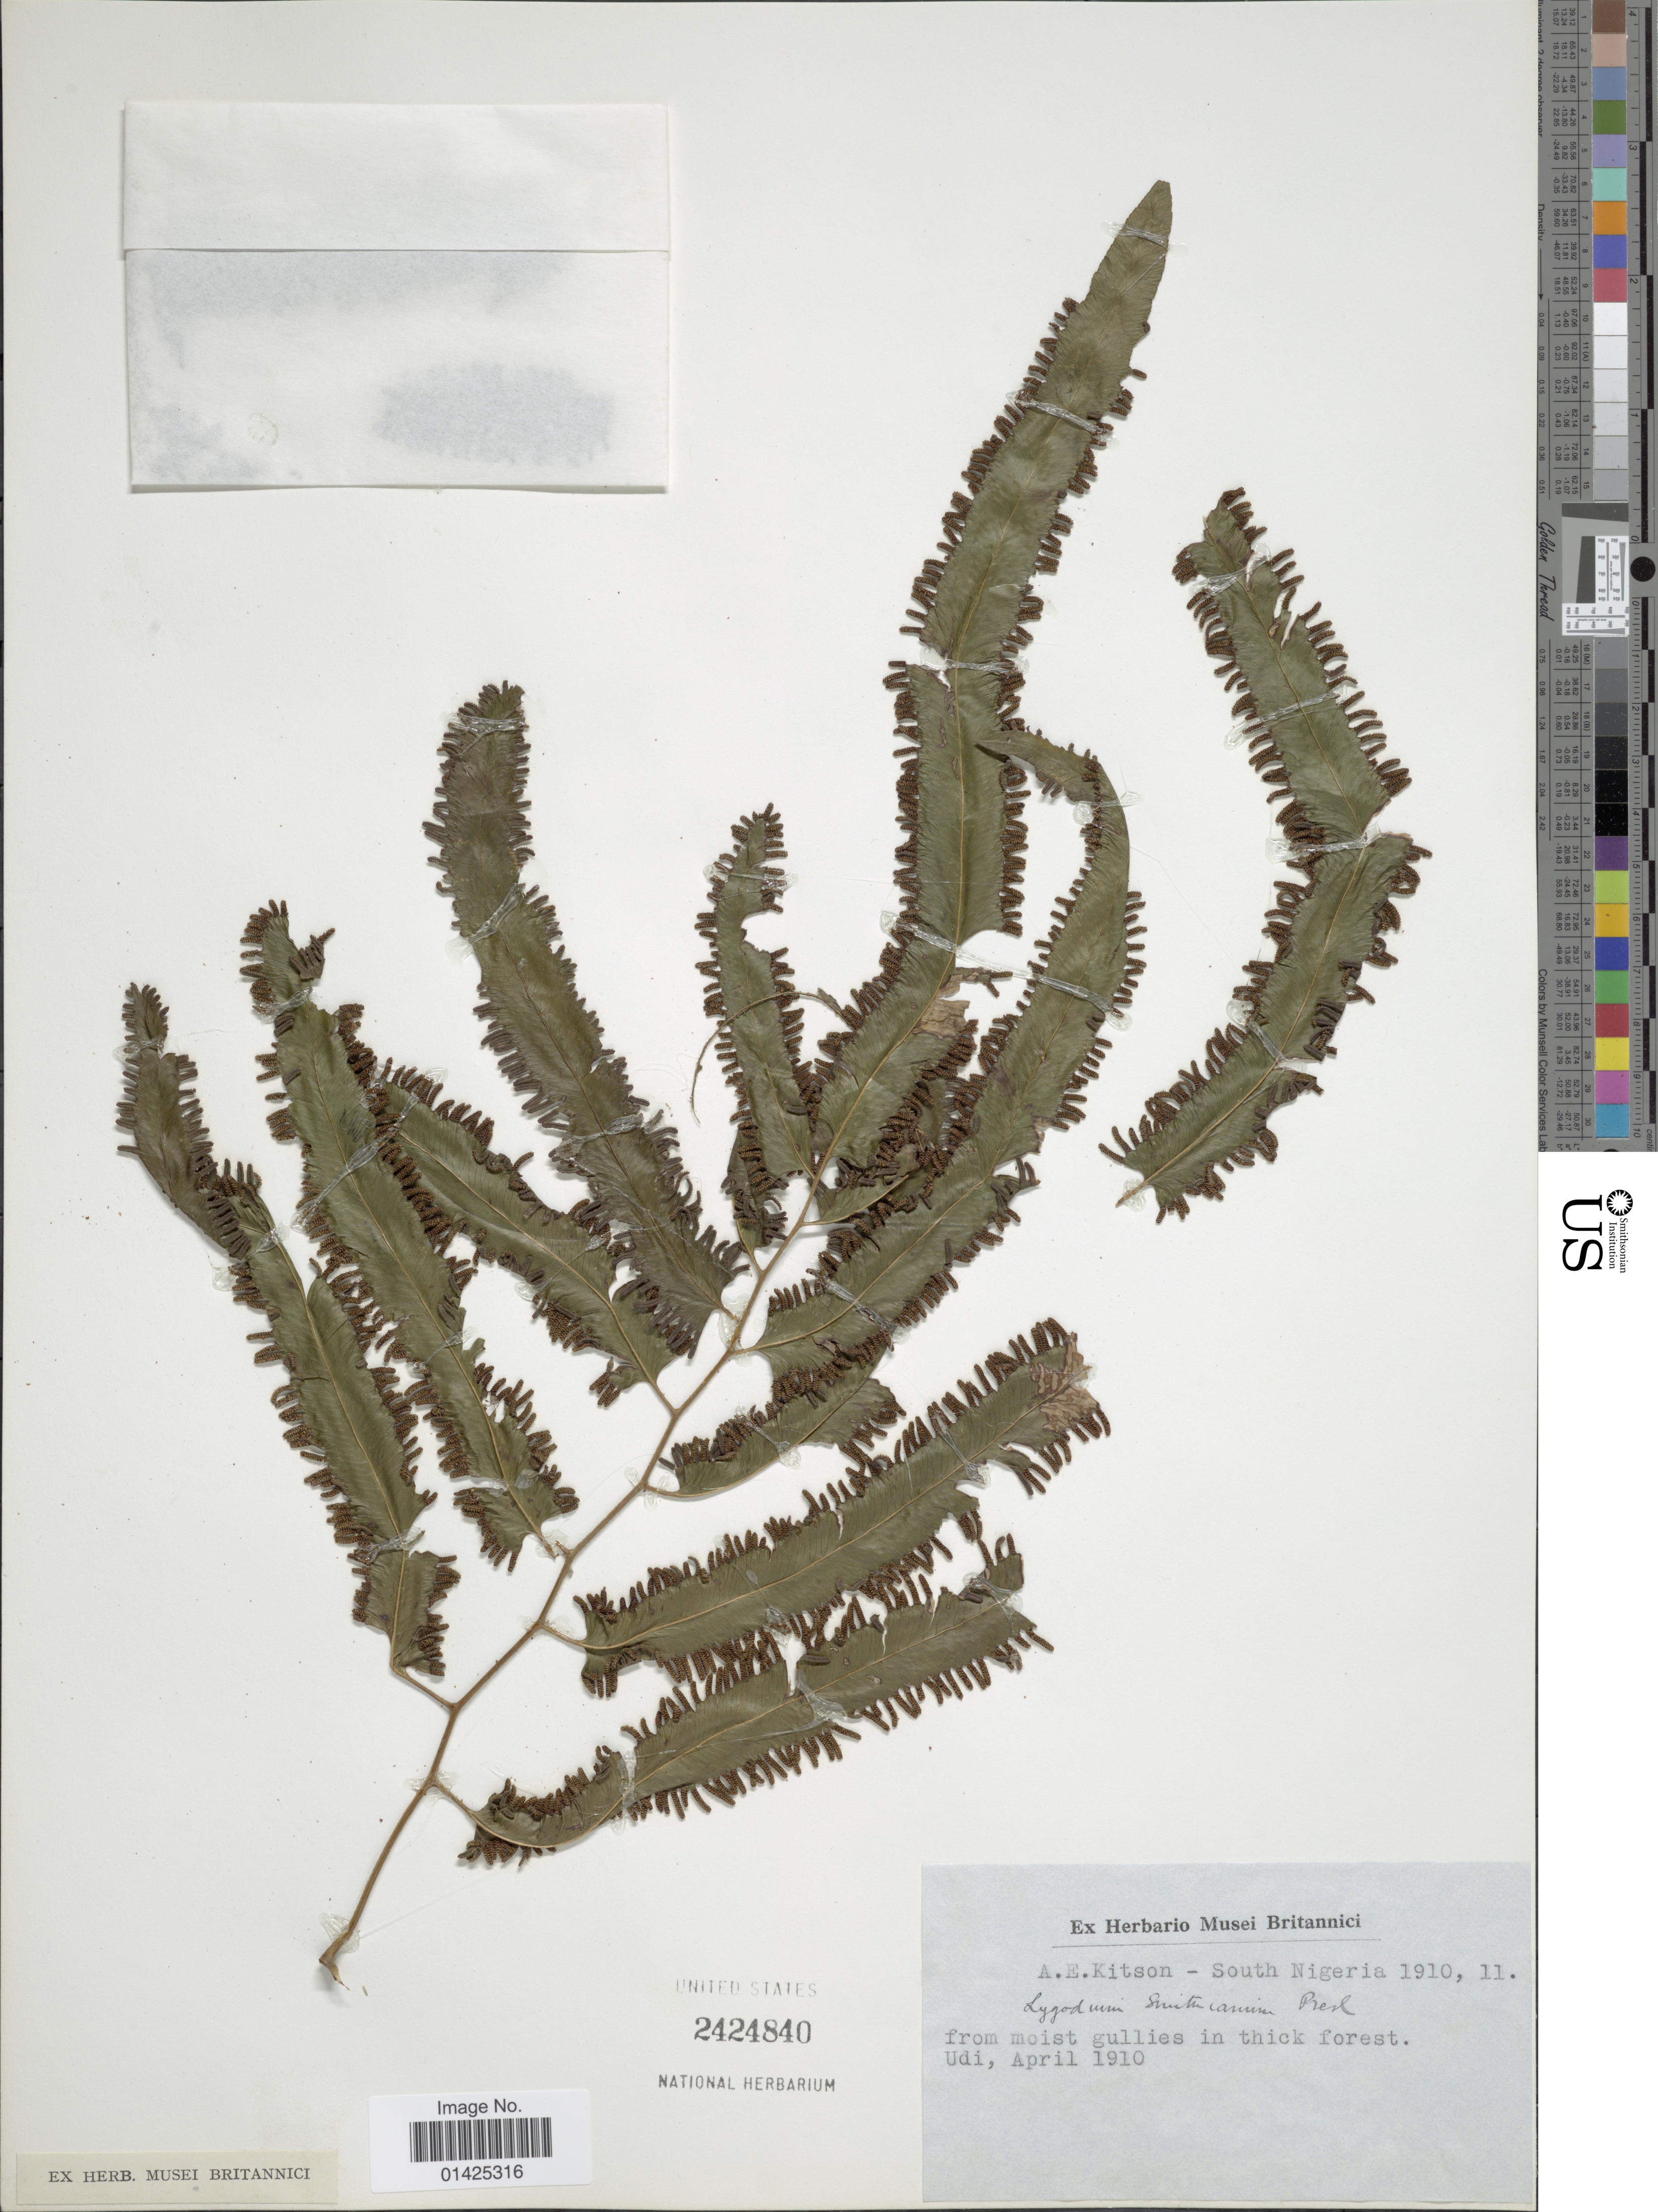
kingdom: Plantae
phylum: Tracheophyta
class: Polypodiopsida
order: Schizaeales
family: Lygodiaceae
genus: Lygodium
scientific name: Lygodium smithianum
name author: C. Presl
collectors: A. Kitson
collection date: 1910-04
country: Nigeria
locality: South Nigeria, from moist gullies in thick forest. udi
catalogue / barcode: US 2424840